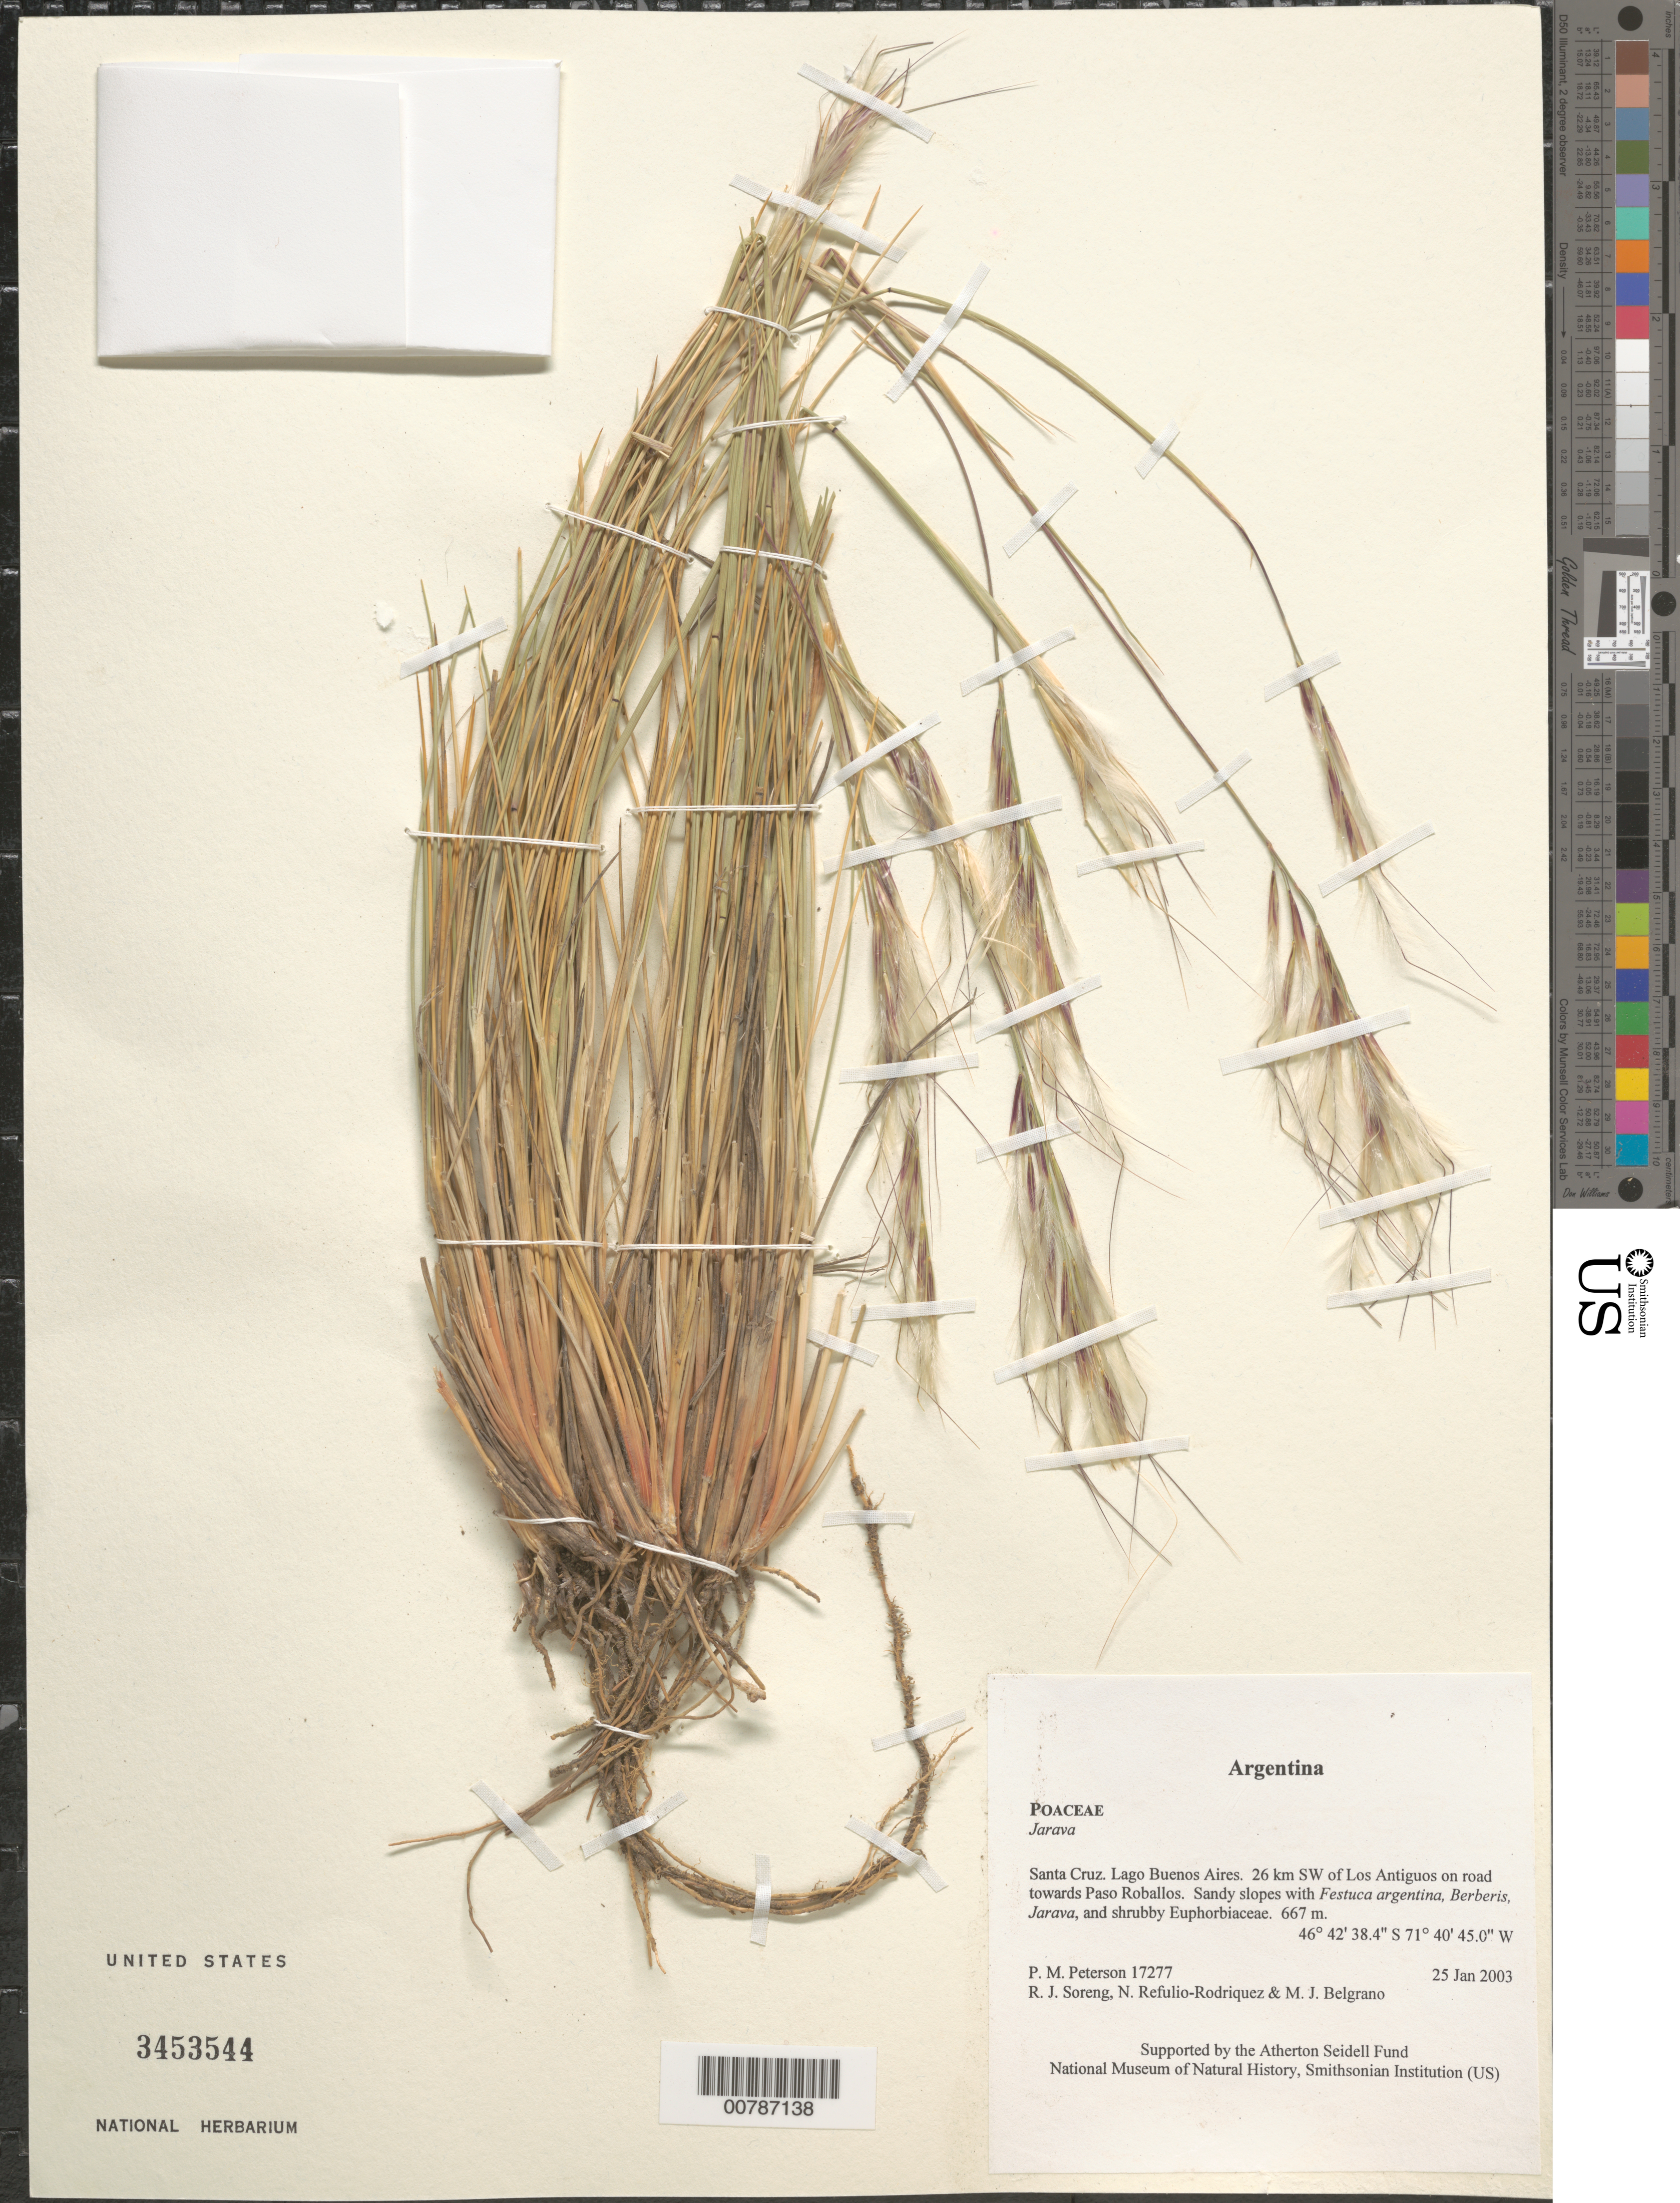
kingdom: Plantae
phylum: Tracheophyta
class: Liliopsida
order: Poales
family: Poaceae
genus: Jarava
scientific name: Jarava sp.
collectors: P. M. Peterson, R. J. Soreng, N. Refulio-Rodríguez & M. Belgrano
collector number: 17277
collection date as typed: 25 Jan 2003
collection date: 2003-01-25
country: Argentina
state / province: Santa Cruz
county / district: Lago Buenos Aires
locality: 26 km SW of Los Antiguos on road towards Paso Roballos. Sandy slopes with Festuca argentina, Berberis, Jarava, and shrubby Euphorbiaceae.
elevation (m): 667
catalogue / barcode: US 3453544